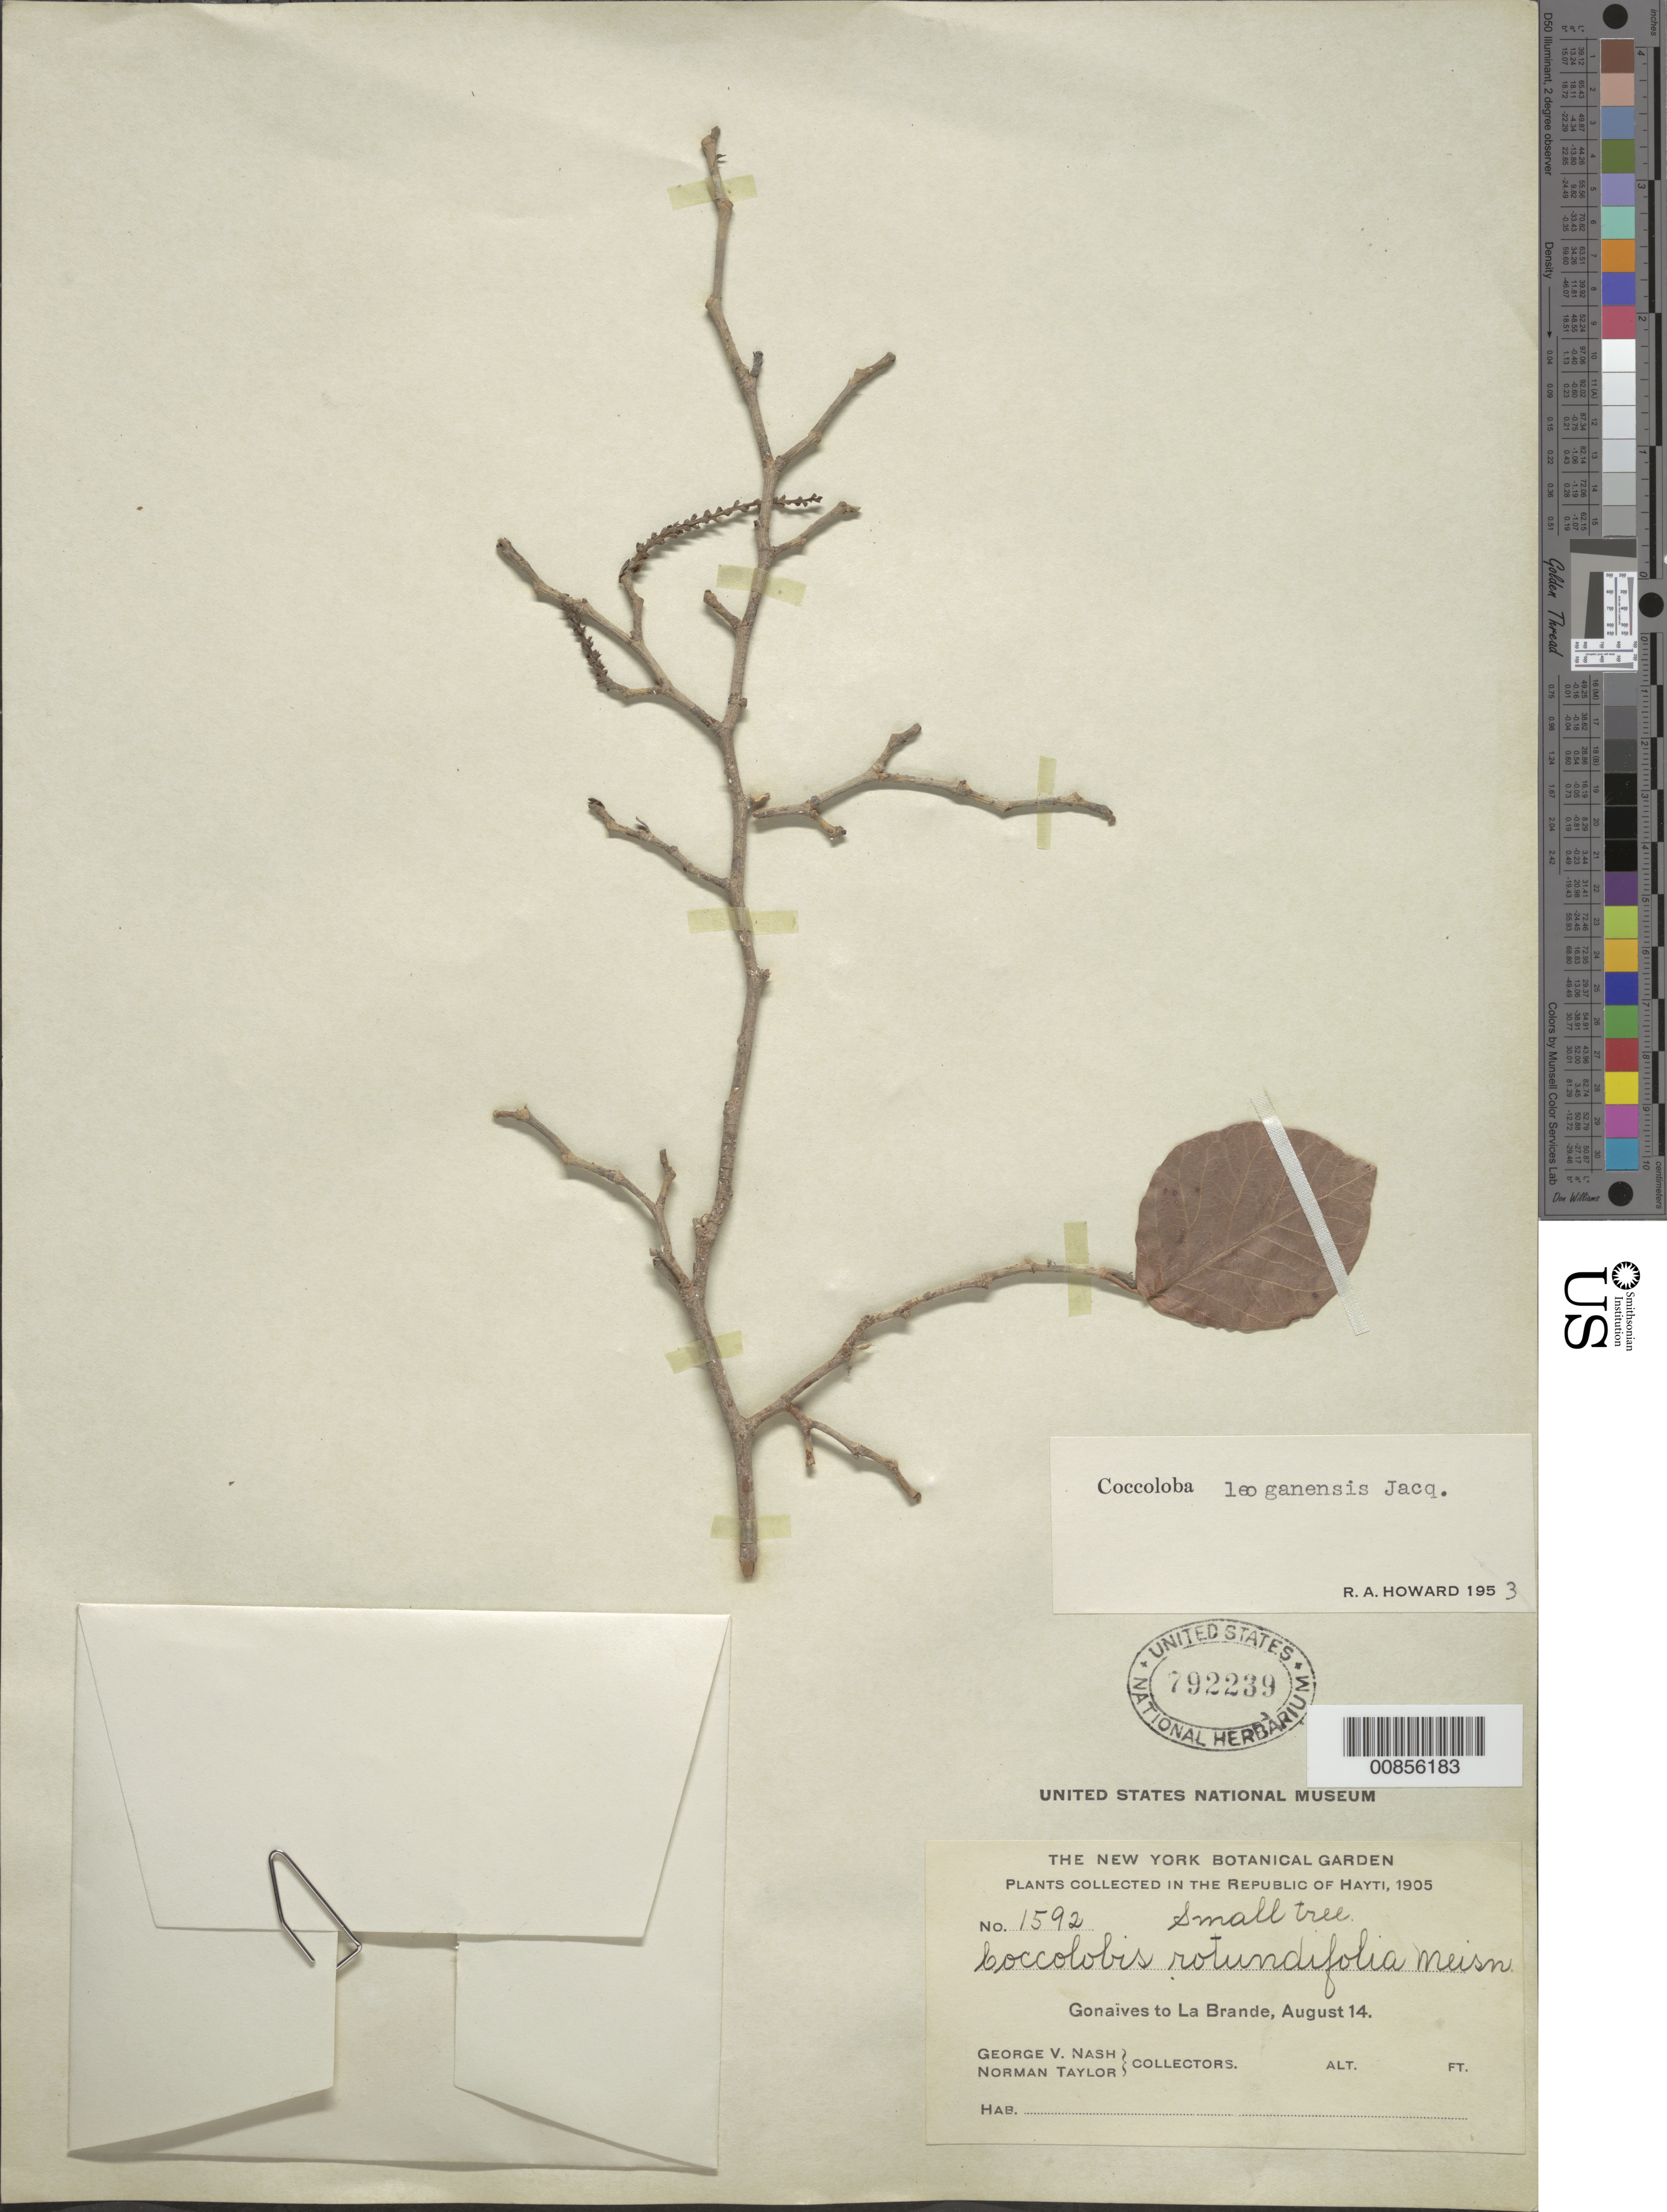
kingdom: Plantae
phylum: Tracheophyta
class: Magnoliopsida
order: Caryophyllales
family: Polygonaceae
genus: Coccoloba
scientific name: Coccoloba leoganensis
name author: Jacq.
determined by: Howard, R. A.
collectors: G. V. Nash & N. Taylor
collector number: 1592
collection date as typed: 14 Aug 1905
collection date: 1905-08-14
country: Haiti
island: Hispaniola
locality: Gonaïves to La Brande.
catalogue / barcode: US 792239